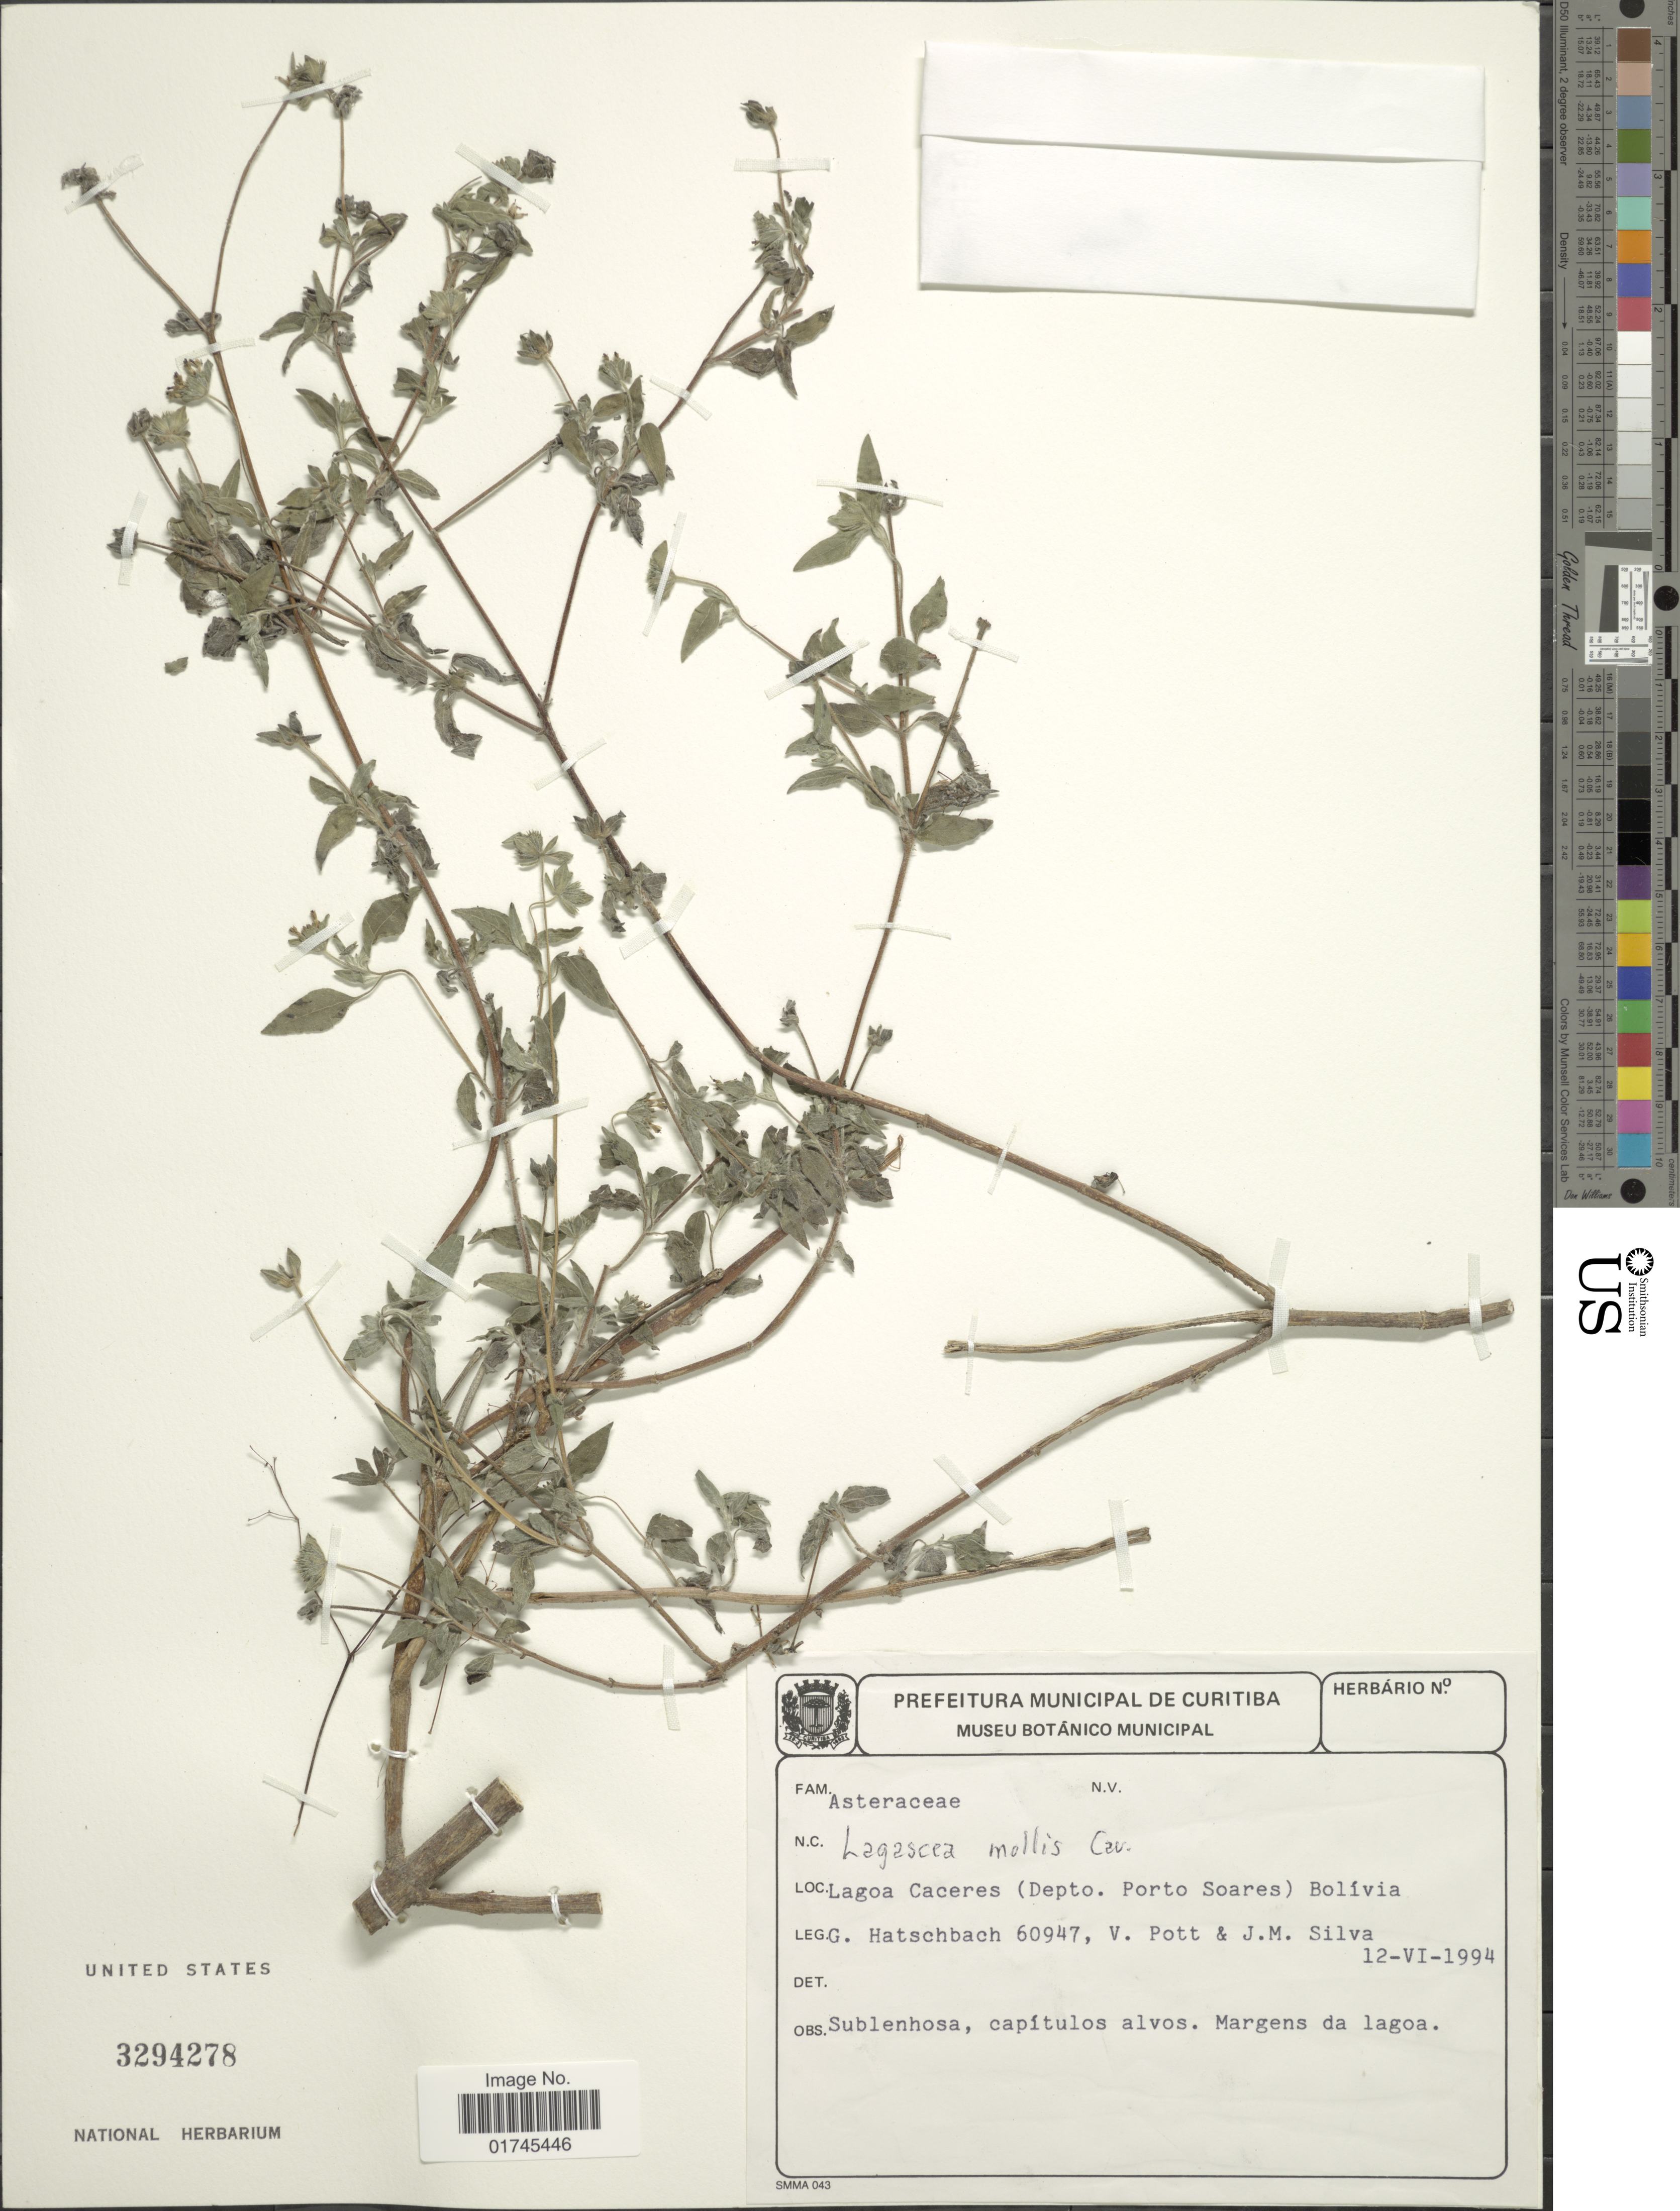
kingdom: Plantae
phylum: Tracheophyta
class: Magnoliopsida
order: Asterales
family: Asteraceae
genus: Lagascea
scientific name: Lagascea mollis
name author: Cav.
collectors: Hatschbach, --, V. J. Pott & J. M. Silva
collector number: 60947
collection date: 1994-06-12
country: Bolivia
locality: Lago Caceres (Depto. Porto Soares).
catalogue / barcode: US 3294278